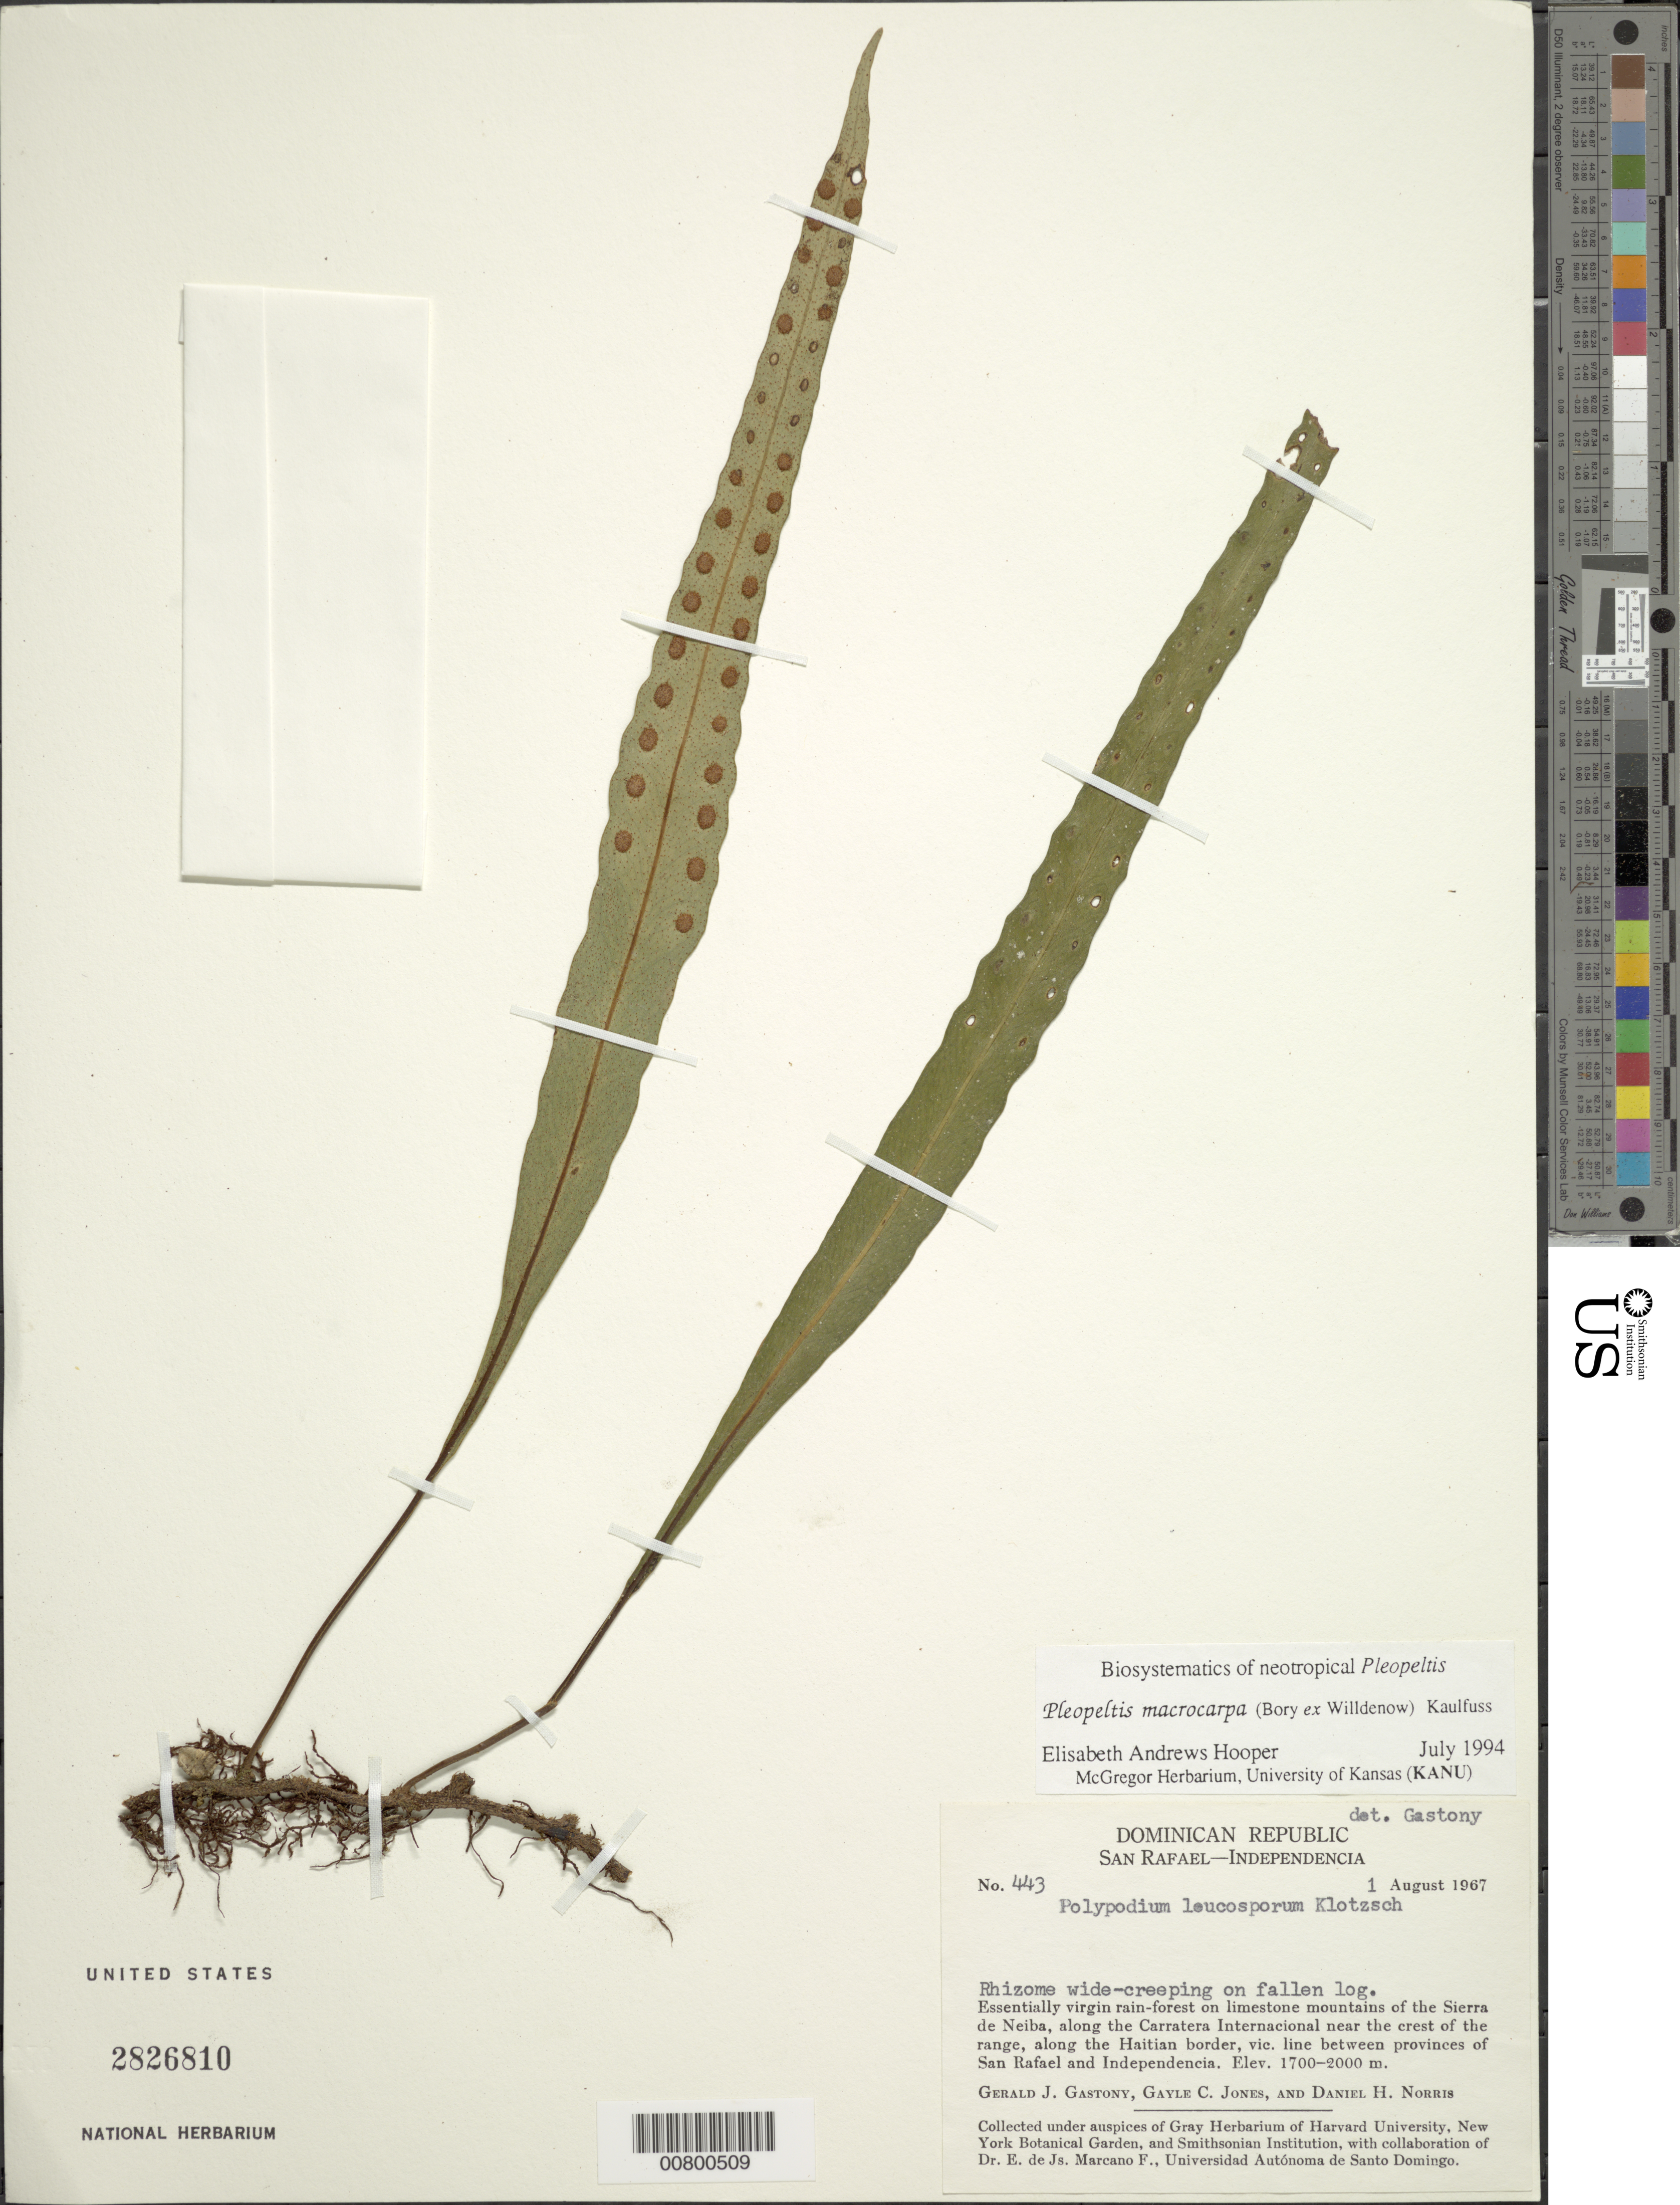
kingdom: Plantae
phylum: Tracheophyta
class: Polypodiopsida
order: Polypodiales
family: Polypodiaceae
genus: Pleopeltis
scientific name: Pleopeltis x leucospora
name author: (Klotzsch) L.B. Moore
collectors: G. Gastony, G. C. Jones & D. H. Norris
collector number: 443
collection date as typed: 01 Aug 1967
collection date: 1967-08-01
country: Dominican Republic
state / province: Independencia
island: Hispaniola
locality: Sierra de Neiba, Carratera Internacional, between provinces of San Rafael and Independencia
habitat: Essentially virgin rainforest on limestone mountains; on fallen log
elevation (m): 1700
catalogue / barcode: US 2826810